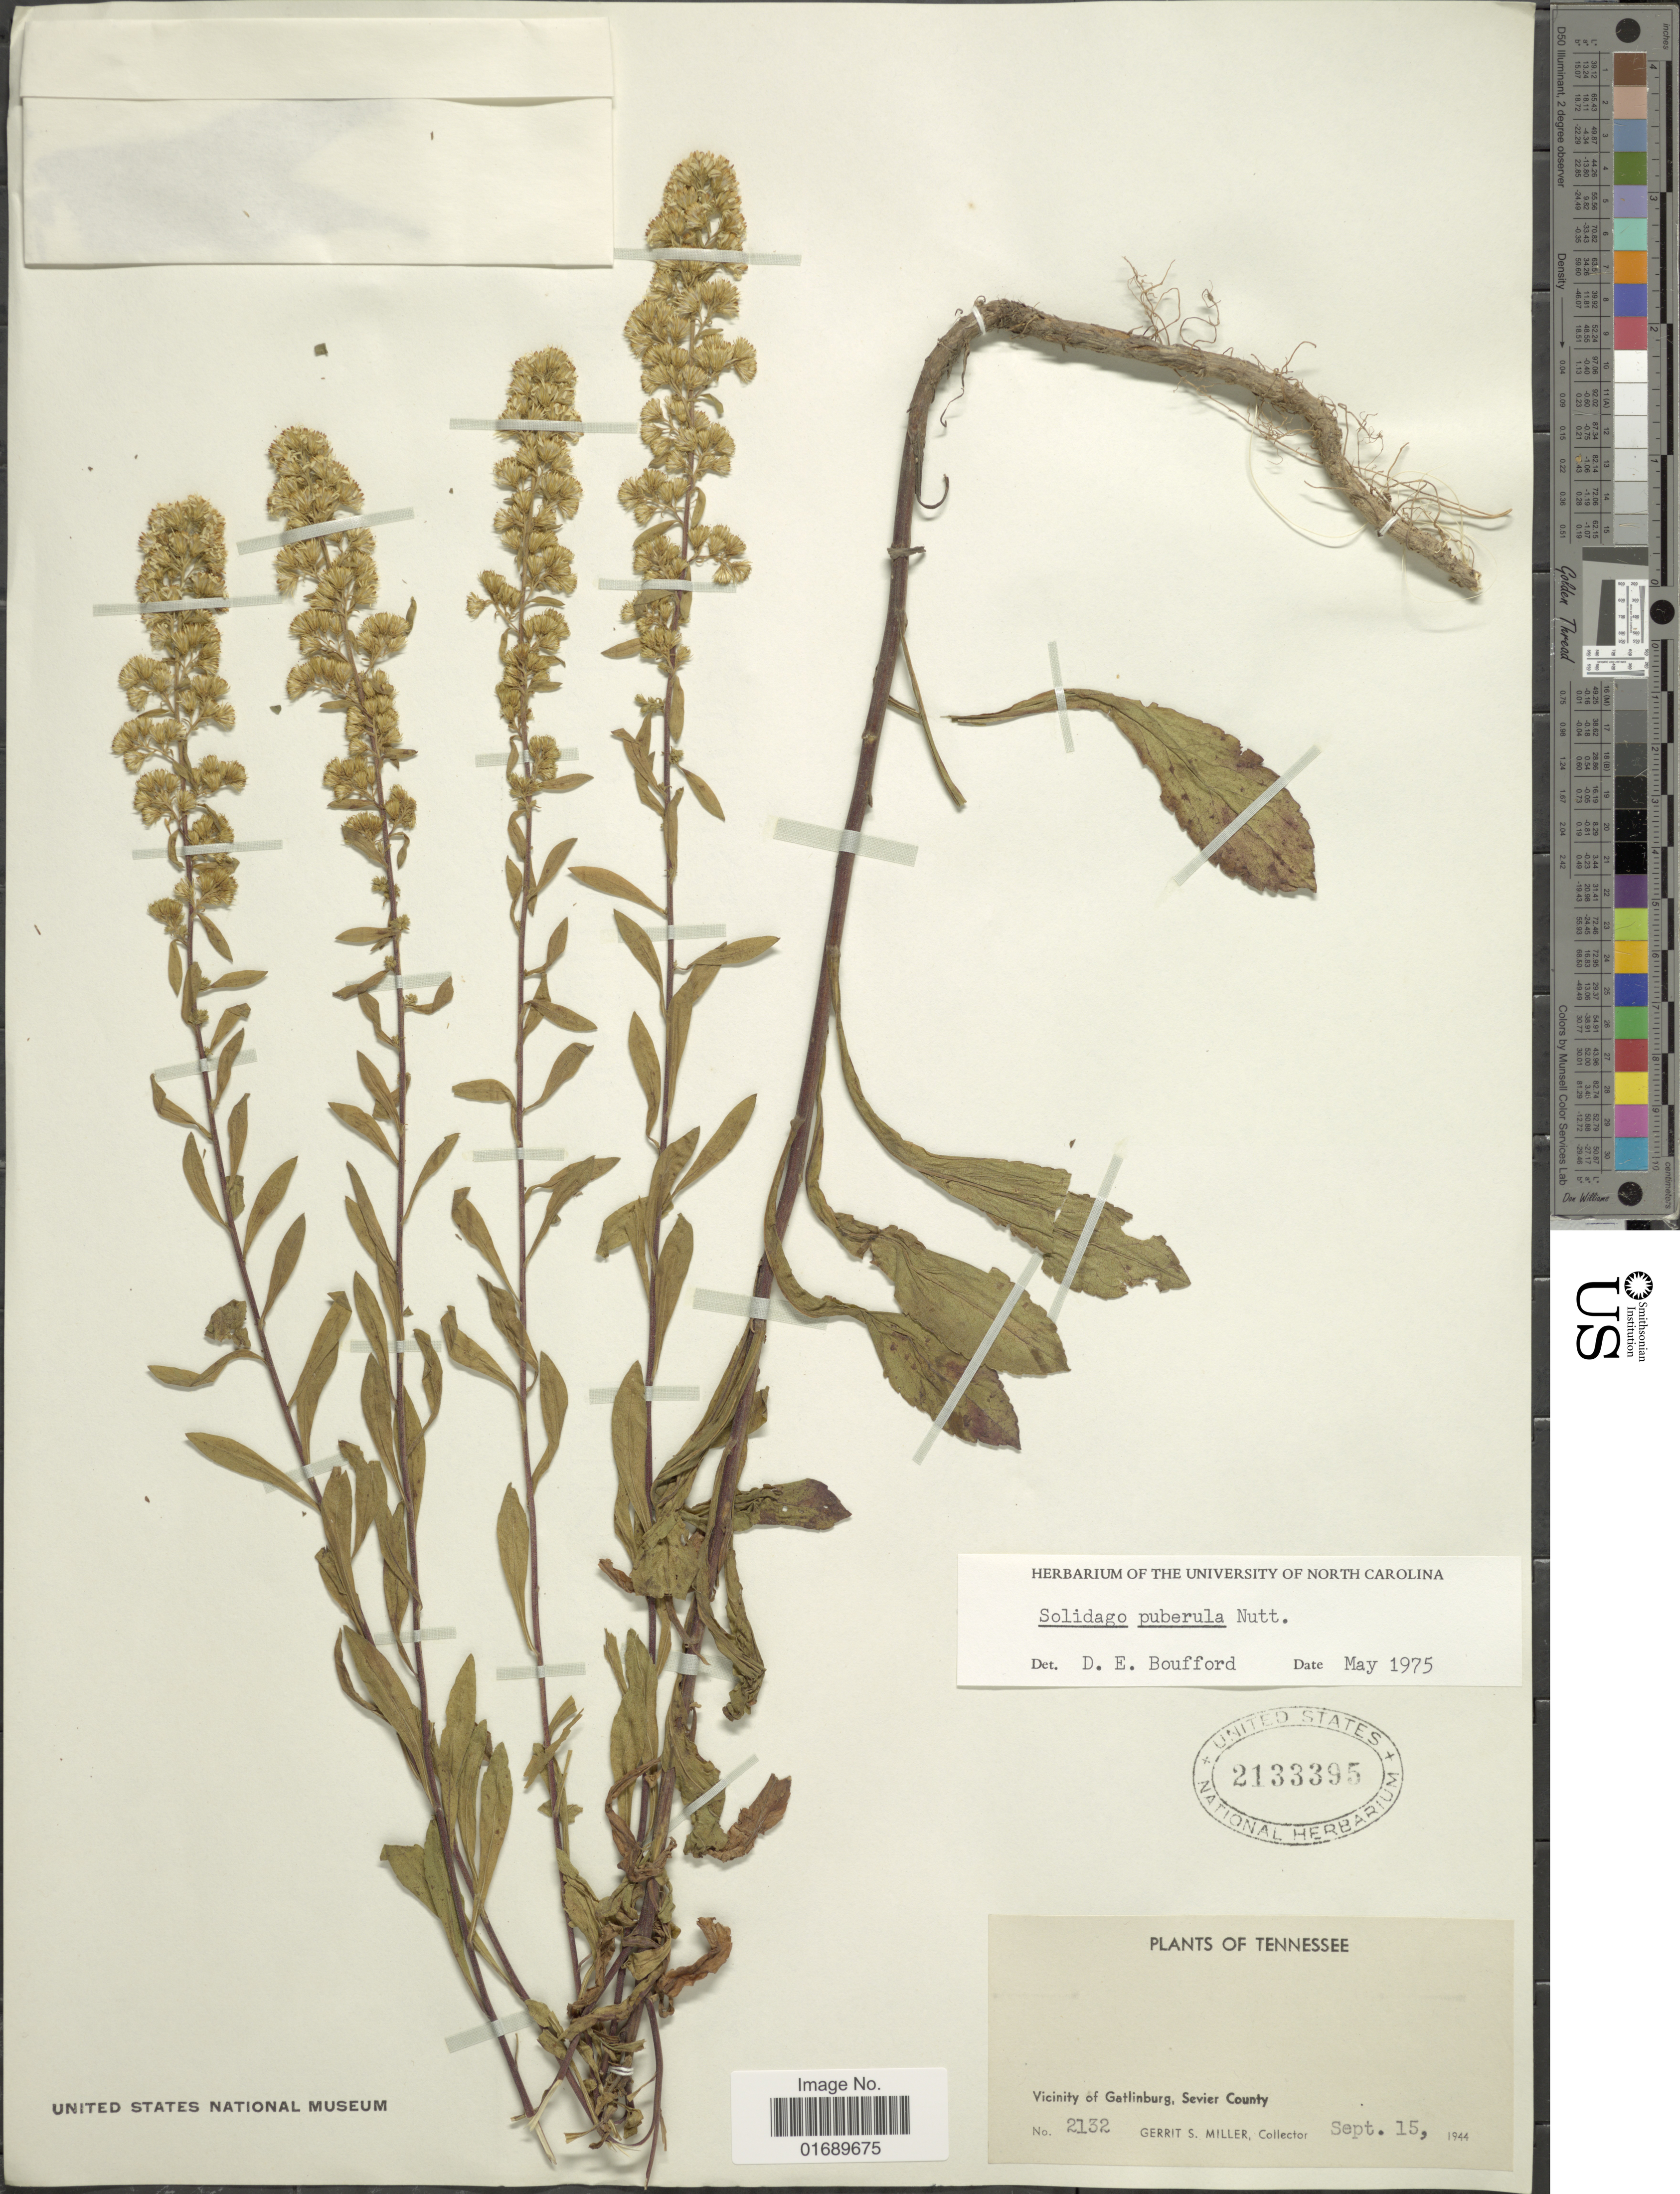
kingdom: Plantae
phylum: Tracheophyta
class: Magnoliopsida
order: Asterales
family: Asteraceae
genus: Solidago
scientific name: Solidago puberula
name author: Nutt.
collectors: G. S. Miller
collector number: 2132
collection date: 1944-09-15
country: United States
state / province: Tennessee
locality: Vicinity of Gatlinburg, Sevier County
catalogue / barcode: US 2133395